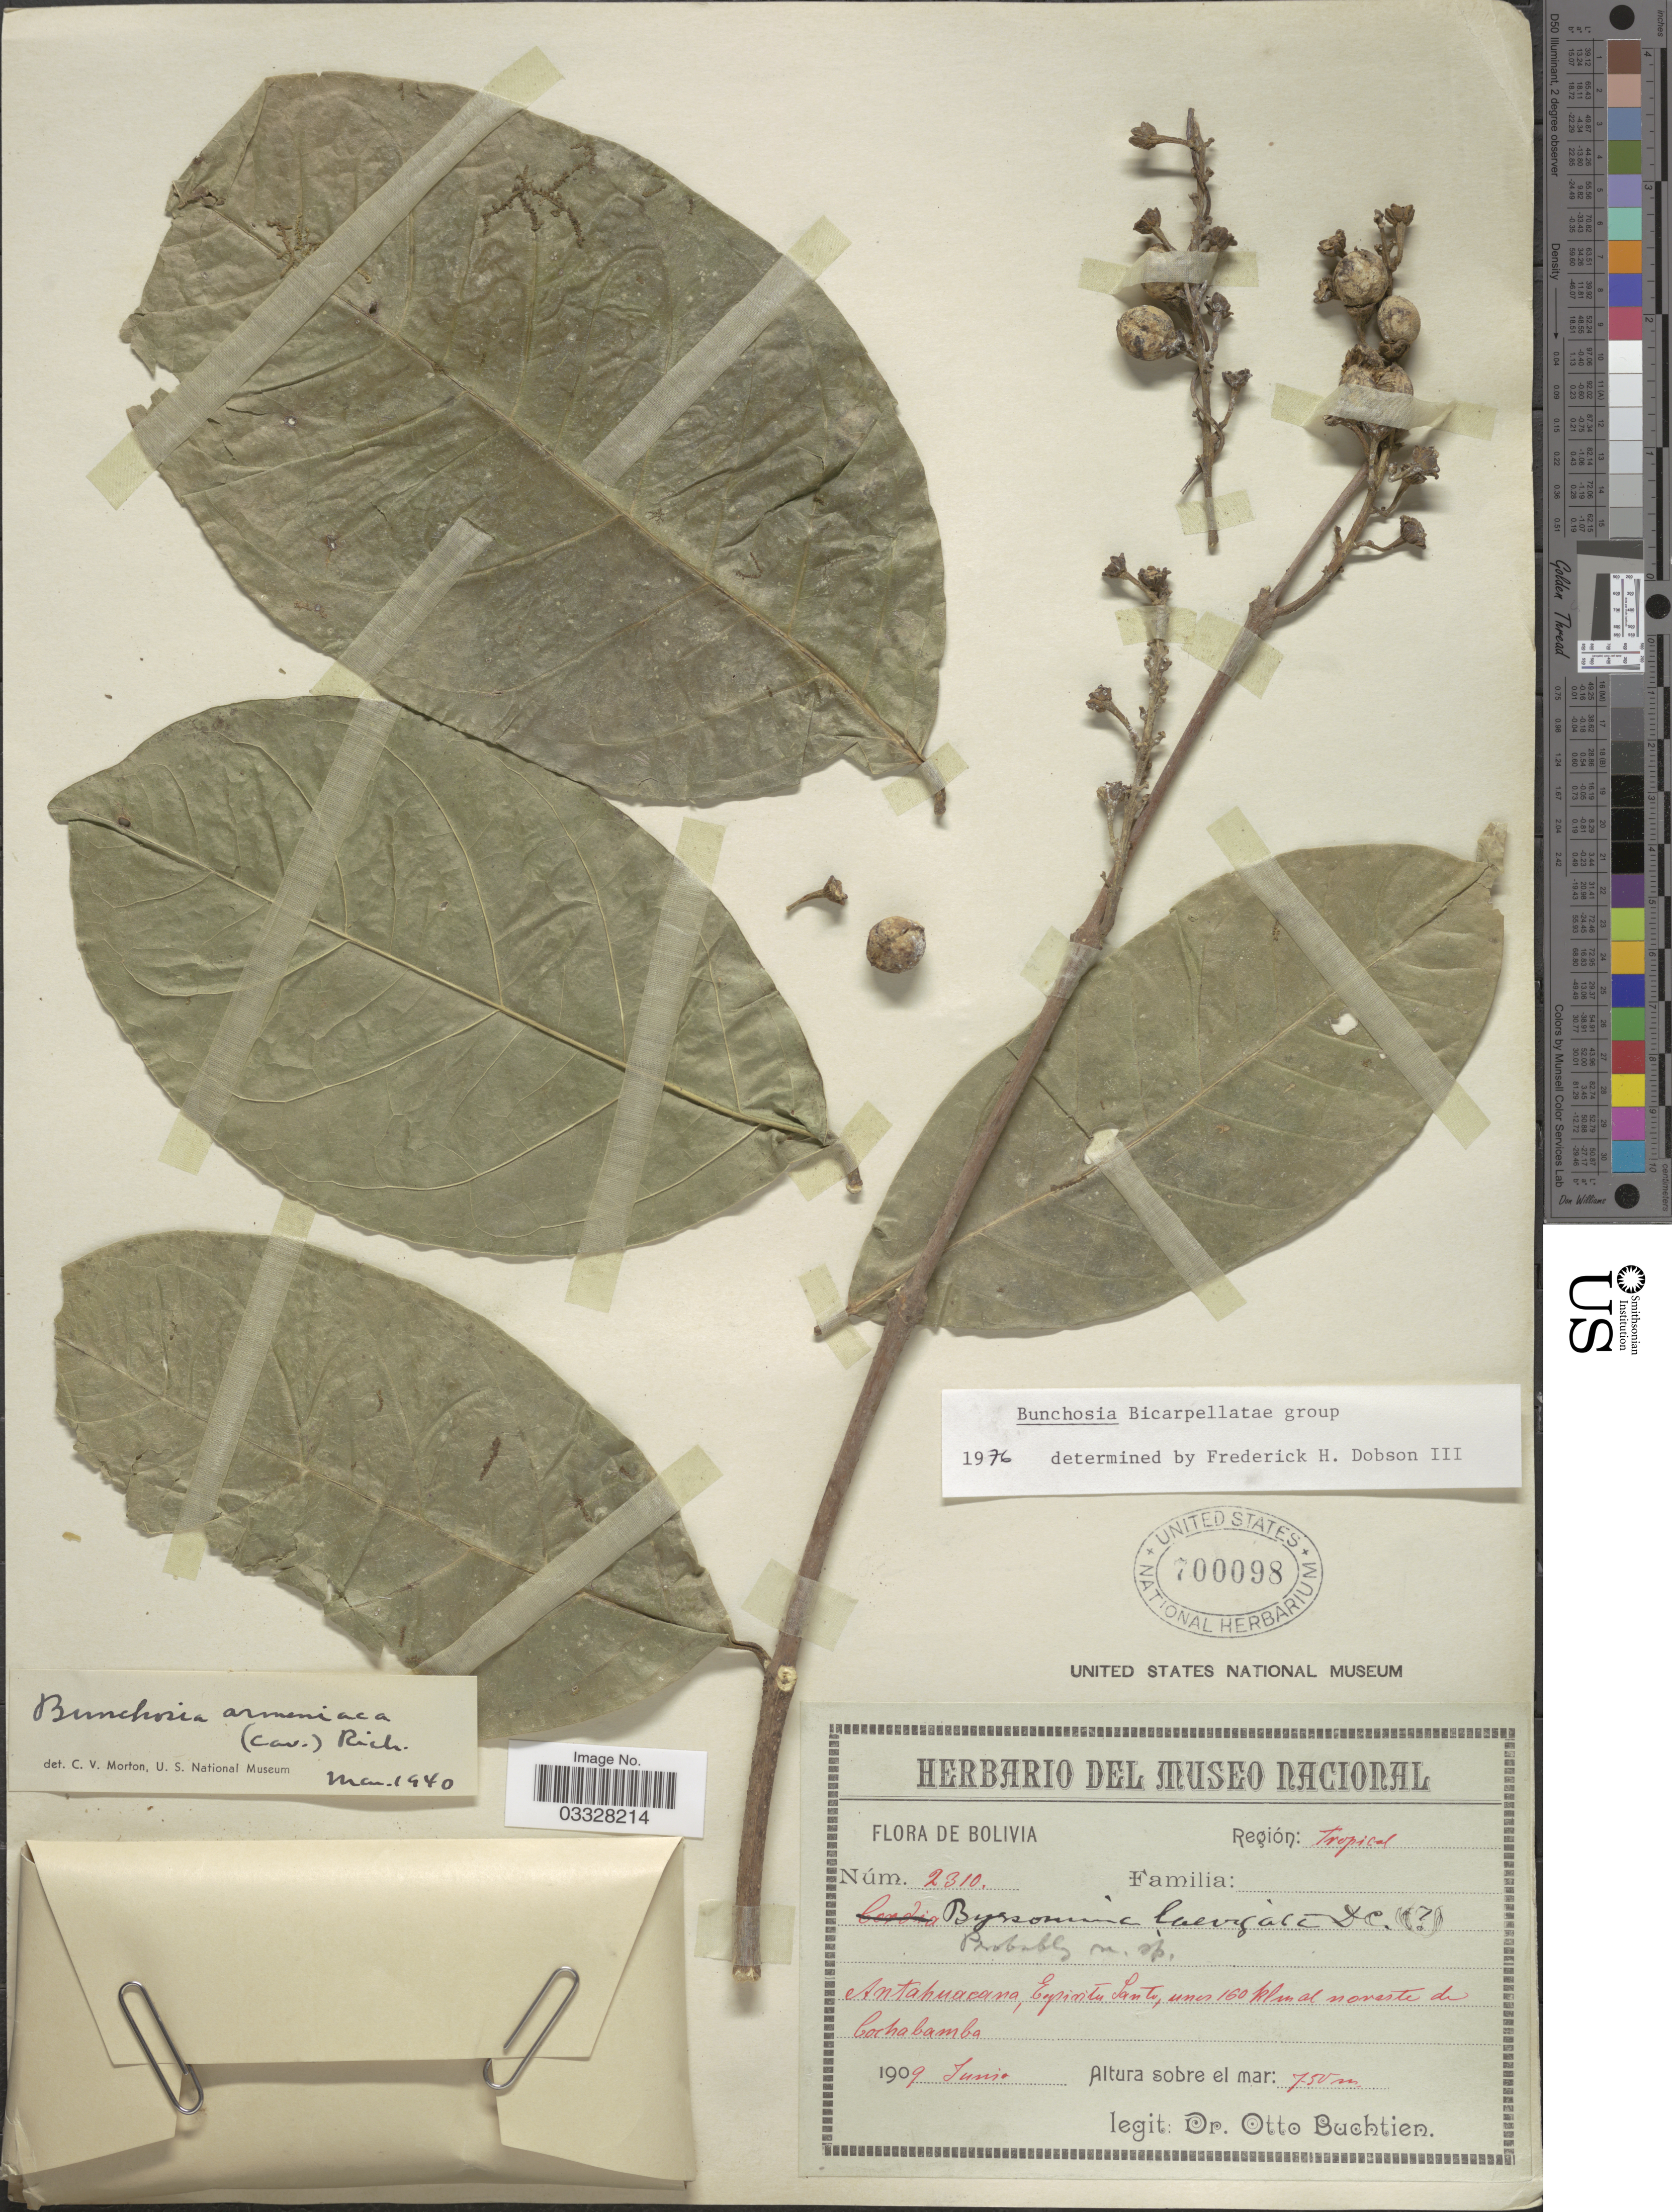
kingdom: Plantae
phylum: Tracheophyta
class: Magnoliopsida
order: Malpighiales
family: Malpighiaceae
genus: Bunchosia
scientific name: Bunchosia armeniaca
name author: (Cav.) DC.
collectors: O. Buchtien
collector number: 2310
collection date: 1909-06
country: Bolivia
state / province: Cochabamba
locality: Región: Tropical. Antahuacana, Espiritu Santo, unos 160 klm al noreste de Cochabamba.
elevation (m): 750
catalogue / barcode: US 700098